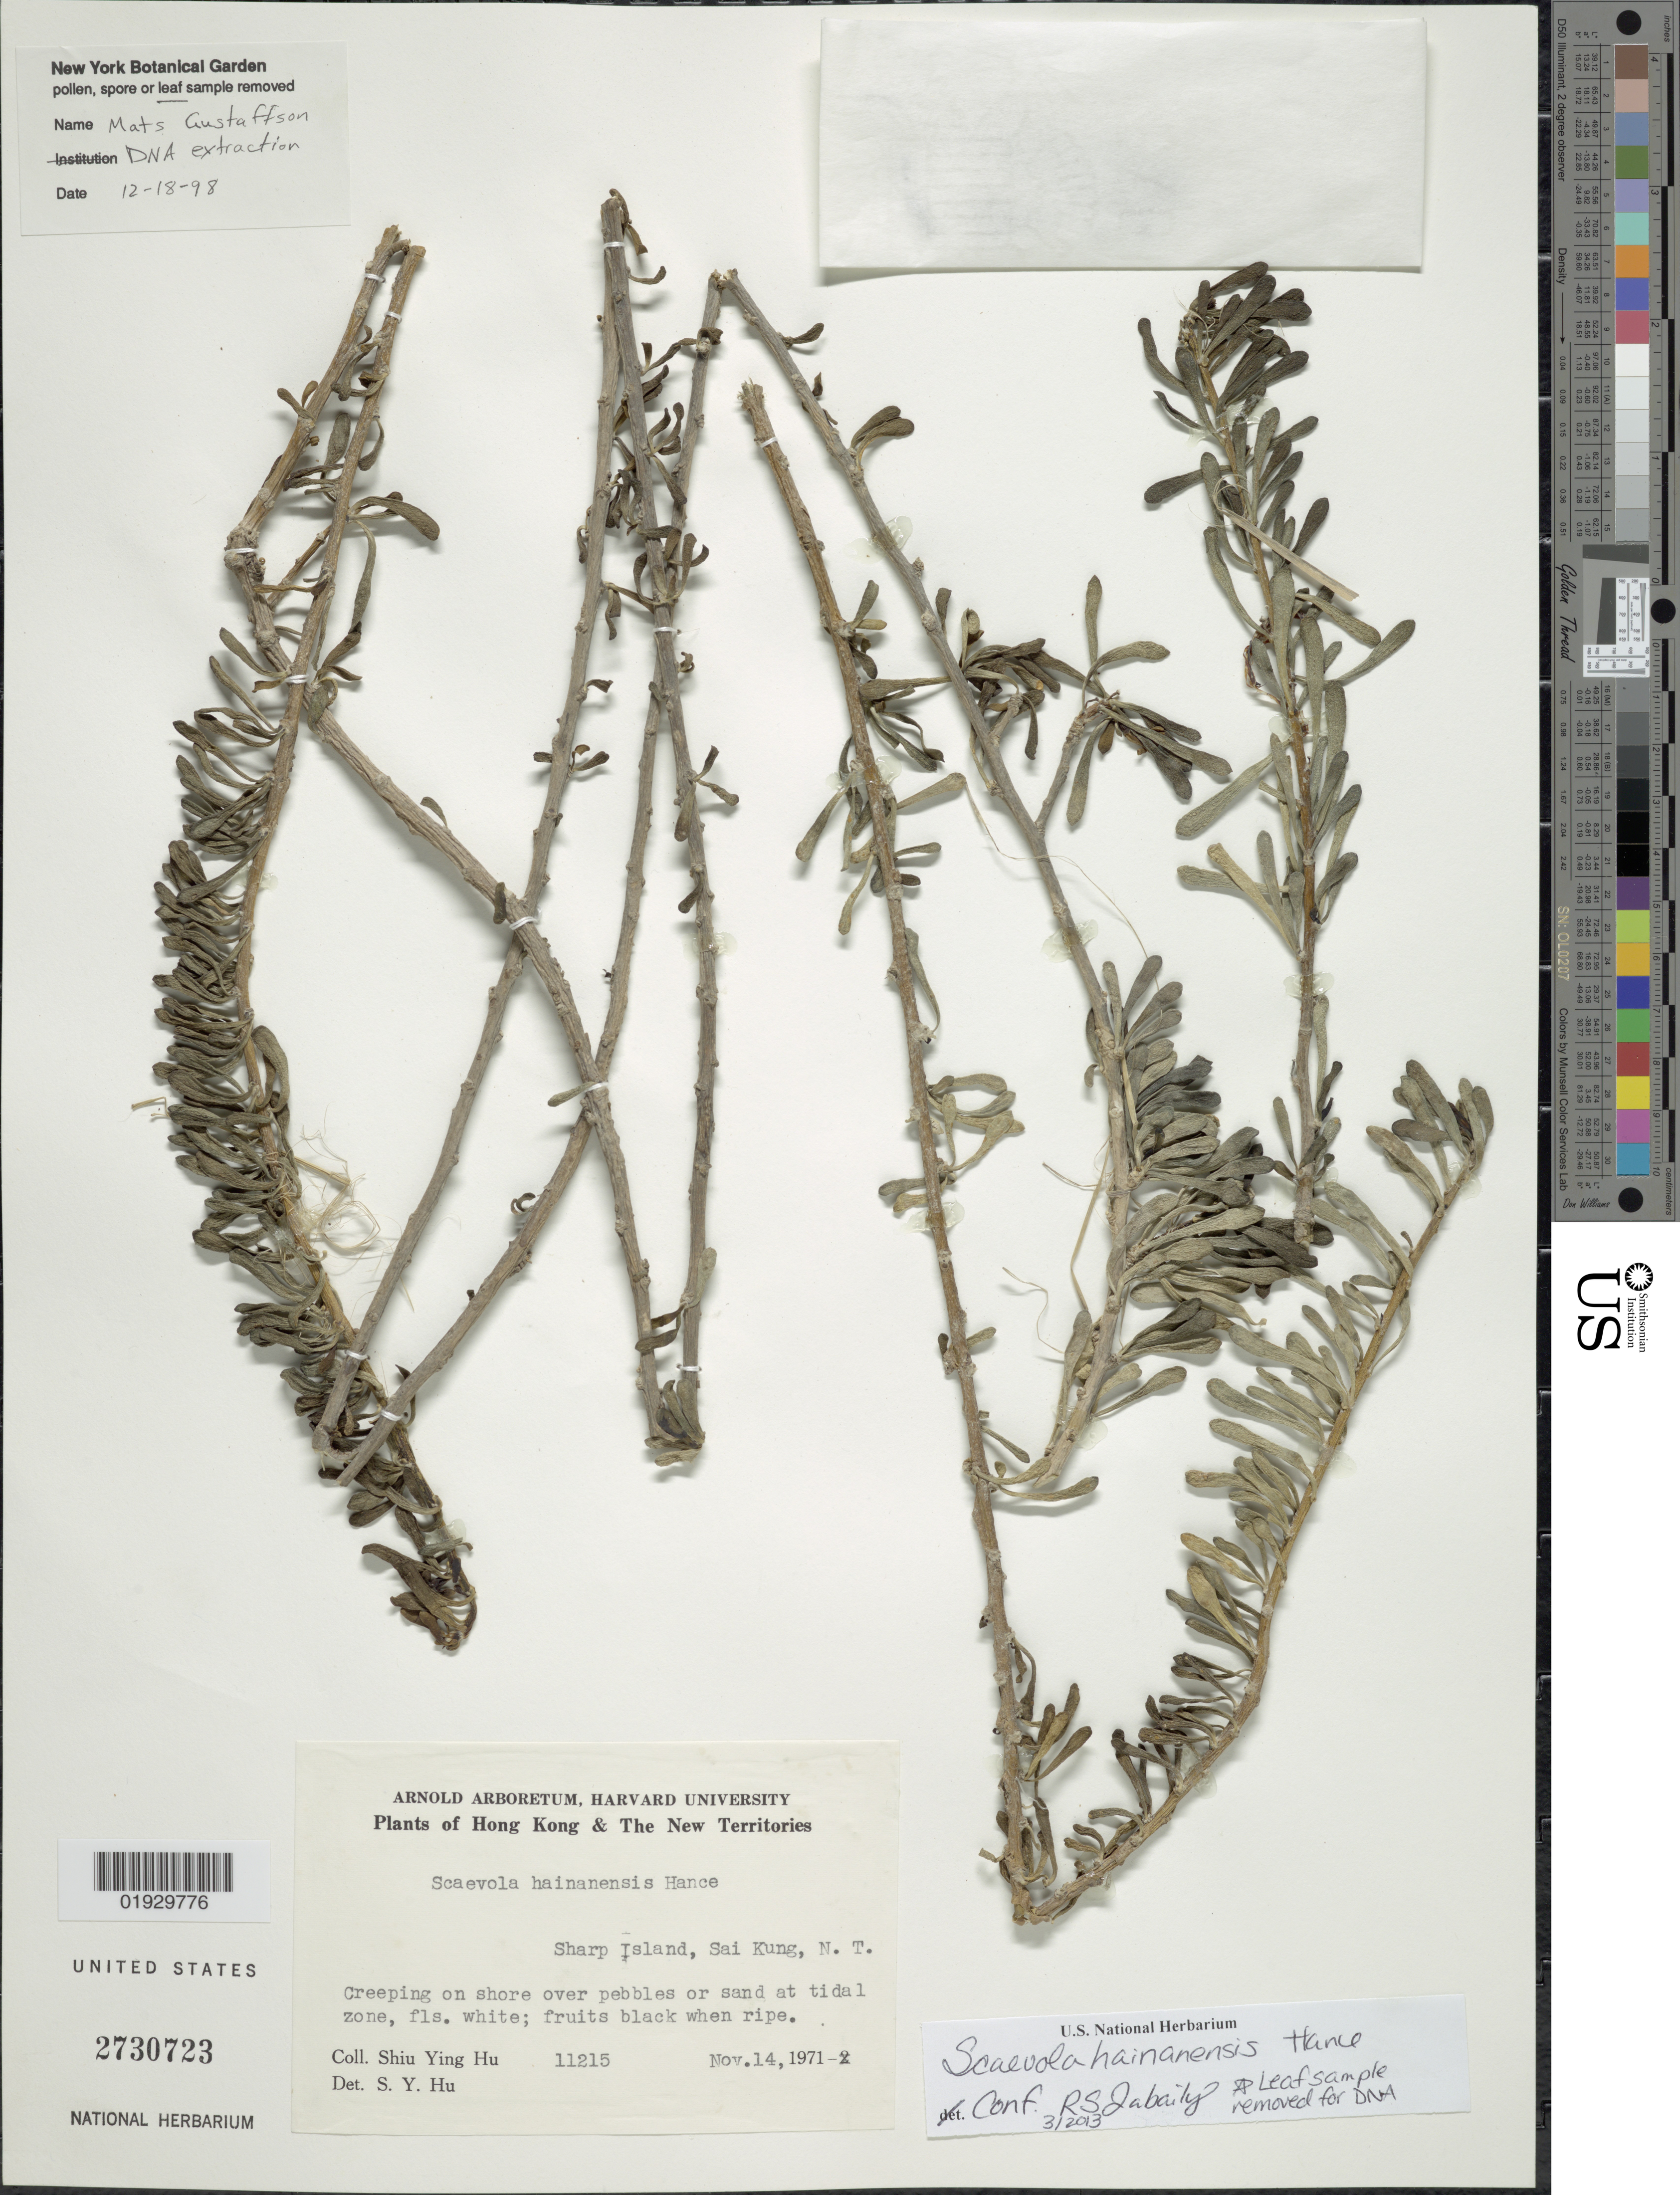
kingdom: Plantae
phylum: Tracheophyta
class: Magnoliopsida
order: Asterales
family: Goodeniaceae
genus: Scaevola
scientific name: Scaevola hainanensis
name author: Hance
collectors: S. Y. Hu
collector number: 11215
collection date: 1971-11-14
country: China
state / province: Hong Kong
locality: Hong Kong & The New Territories. Sharp Island, Sai Kung, N.T.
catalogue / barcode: US 2730723